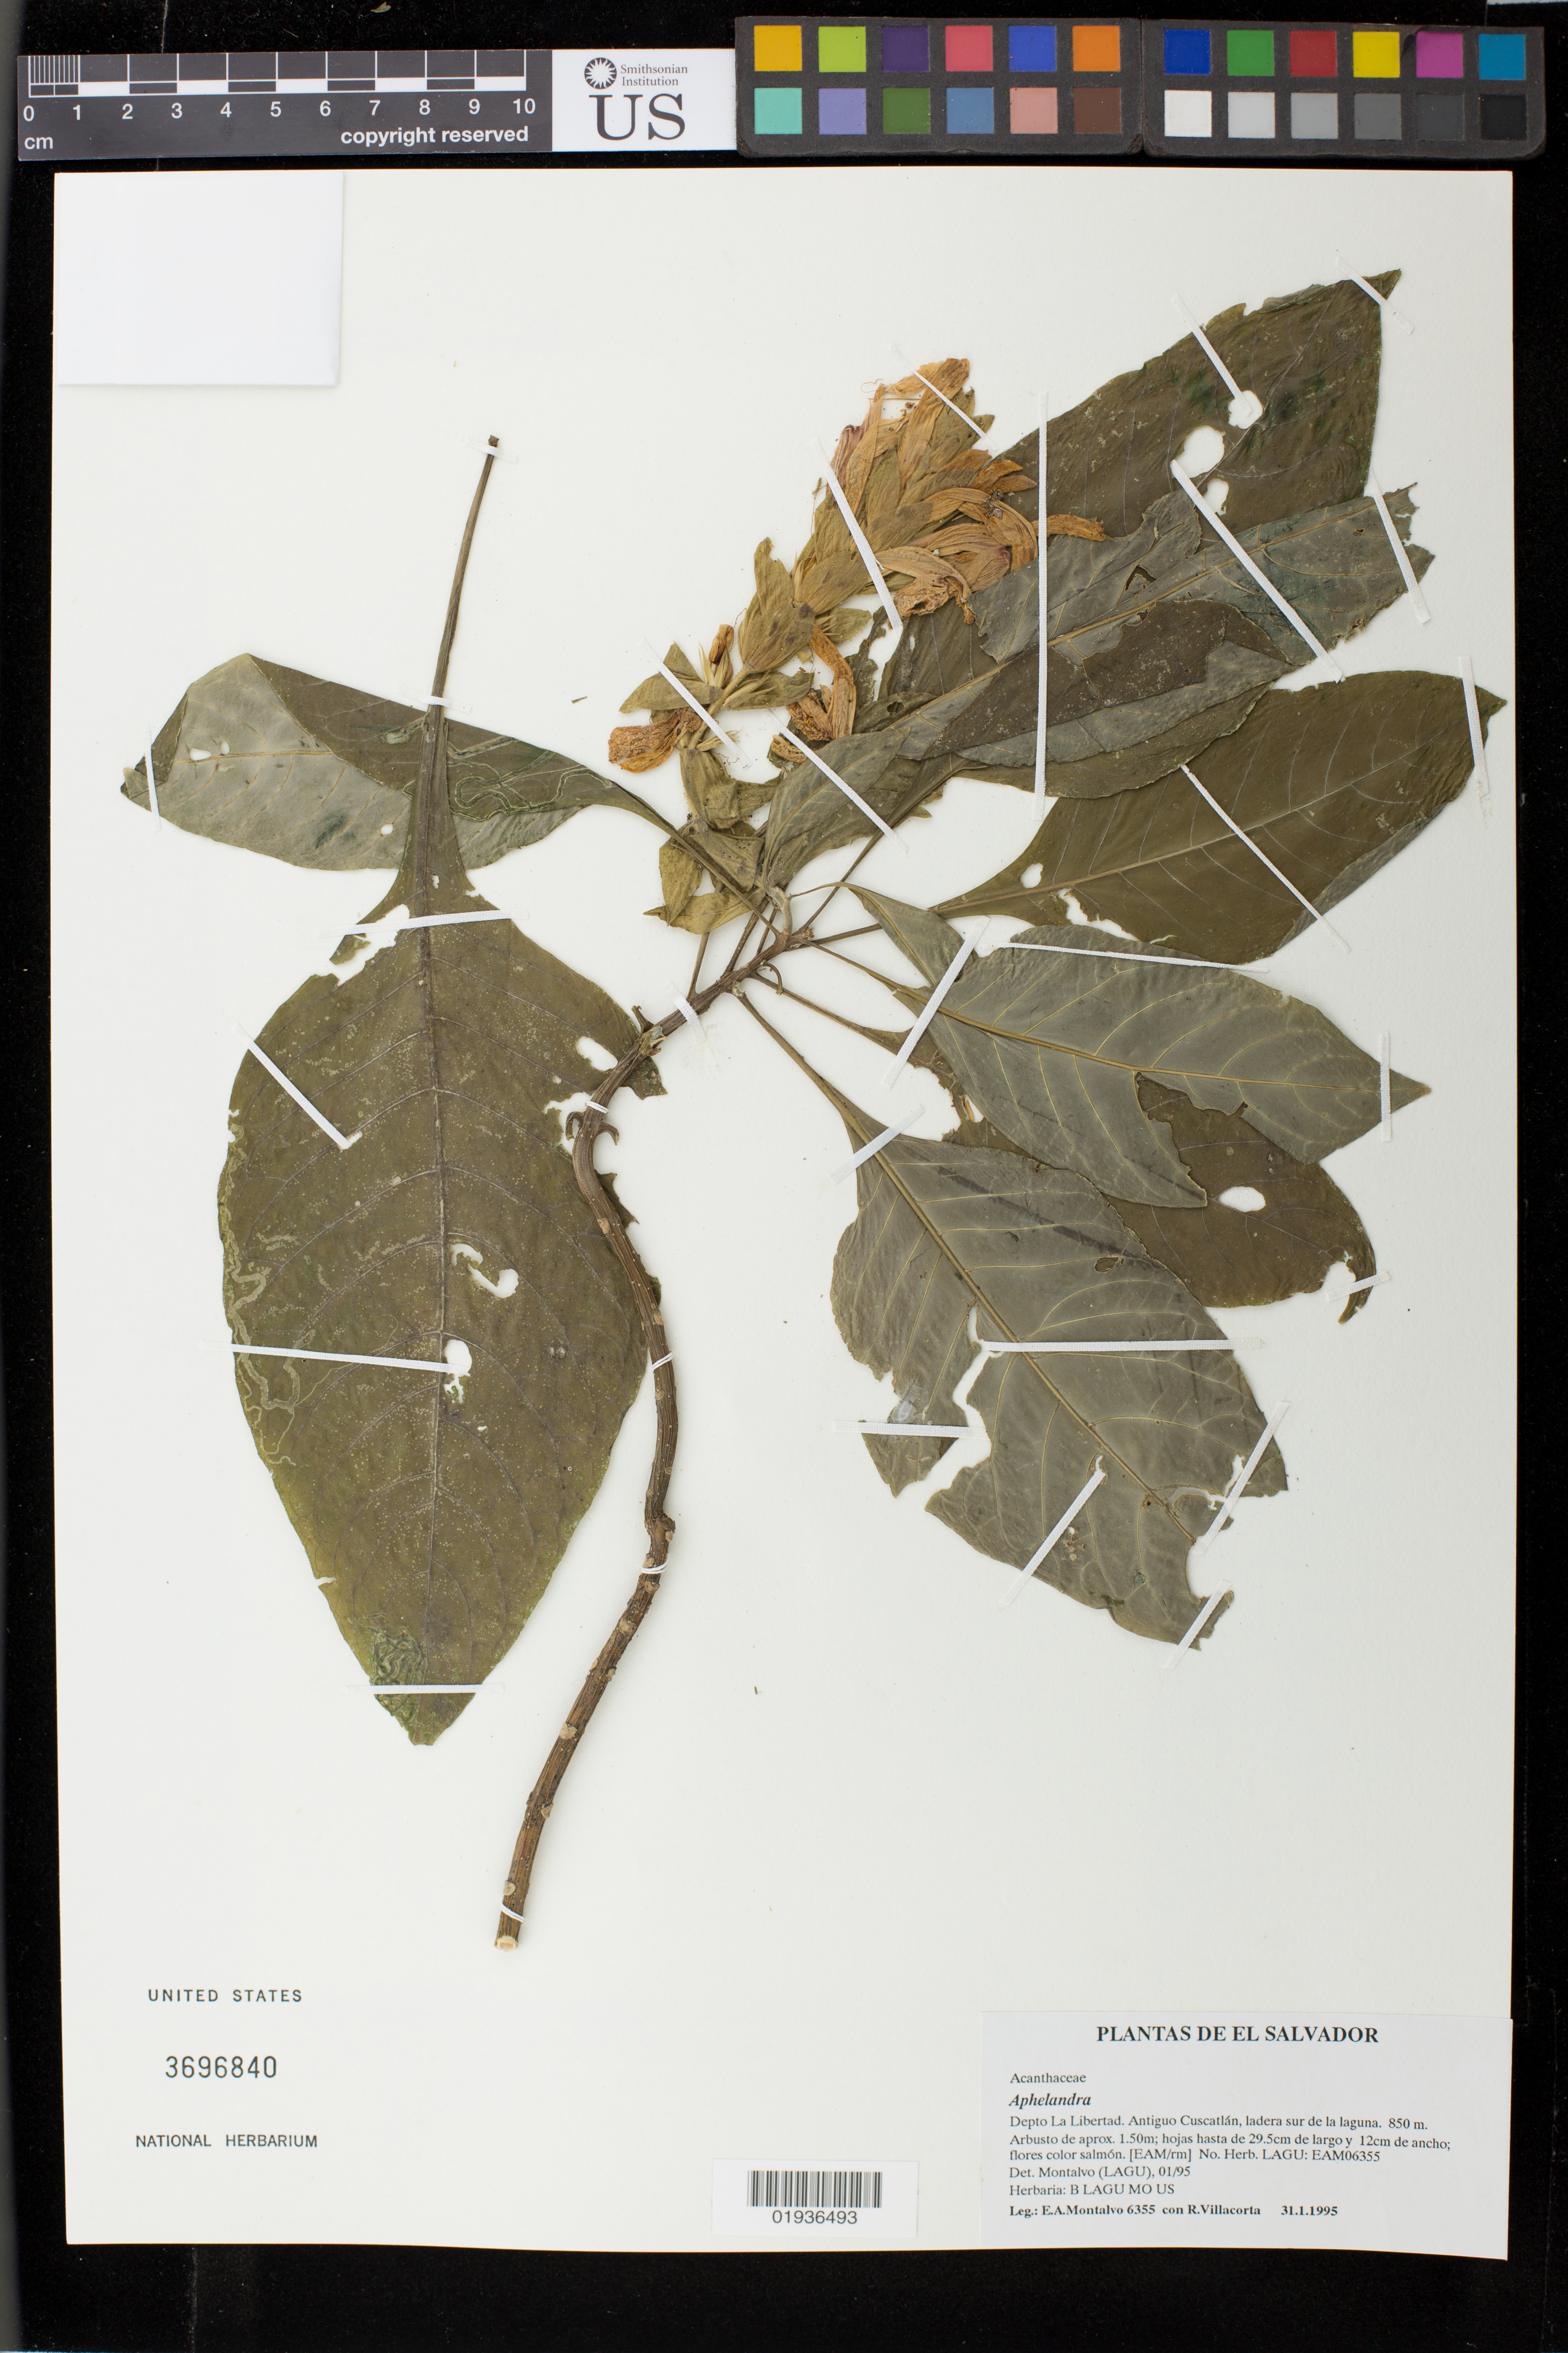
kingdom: Plantae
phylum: Tracheophyta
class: Magnoliopsida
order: Lamiales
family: Acanthaceae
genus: Aphelandra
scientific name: Aphelandra sp.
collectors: E. A. Montalvo & R. Villacorta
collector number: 6355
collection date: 1995-01-31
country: El Salvador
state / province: La Libertad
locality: Antiguo Cuscatlán, ladera sur de la laguna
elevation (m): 850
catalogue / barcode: US 3696840